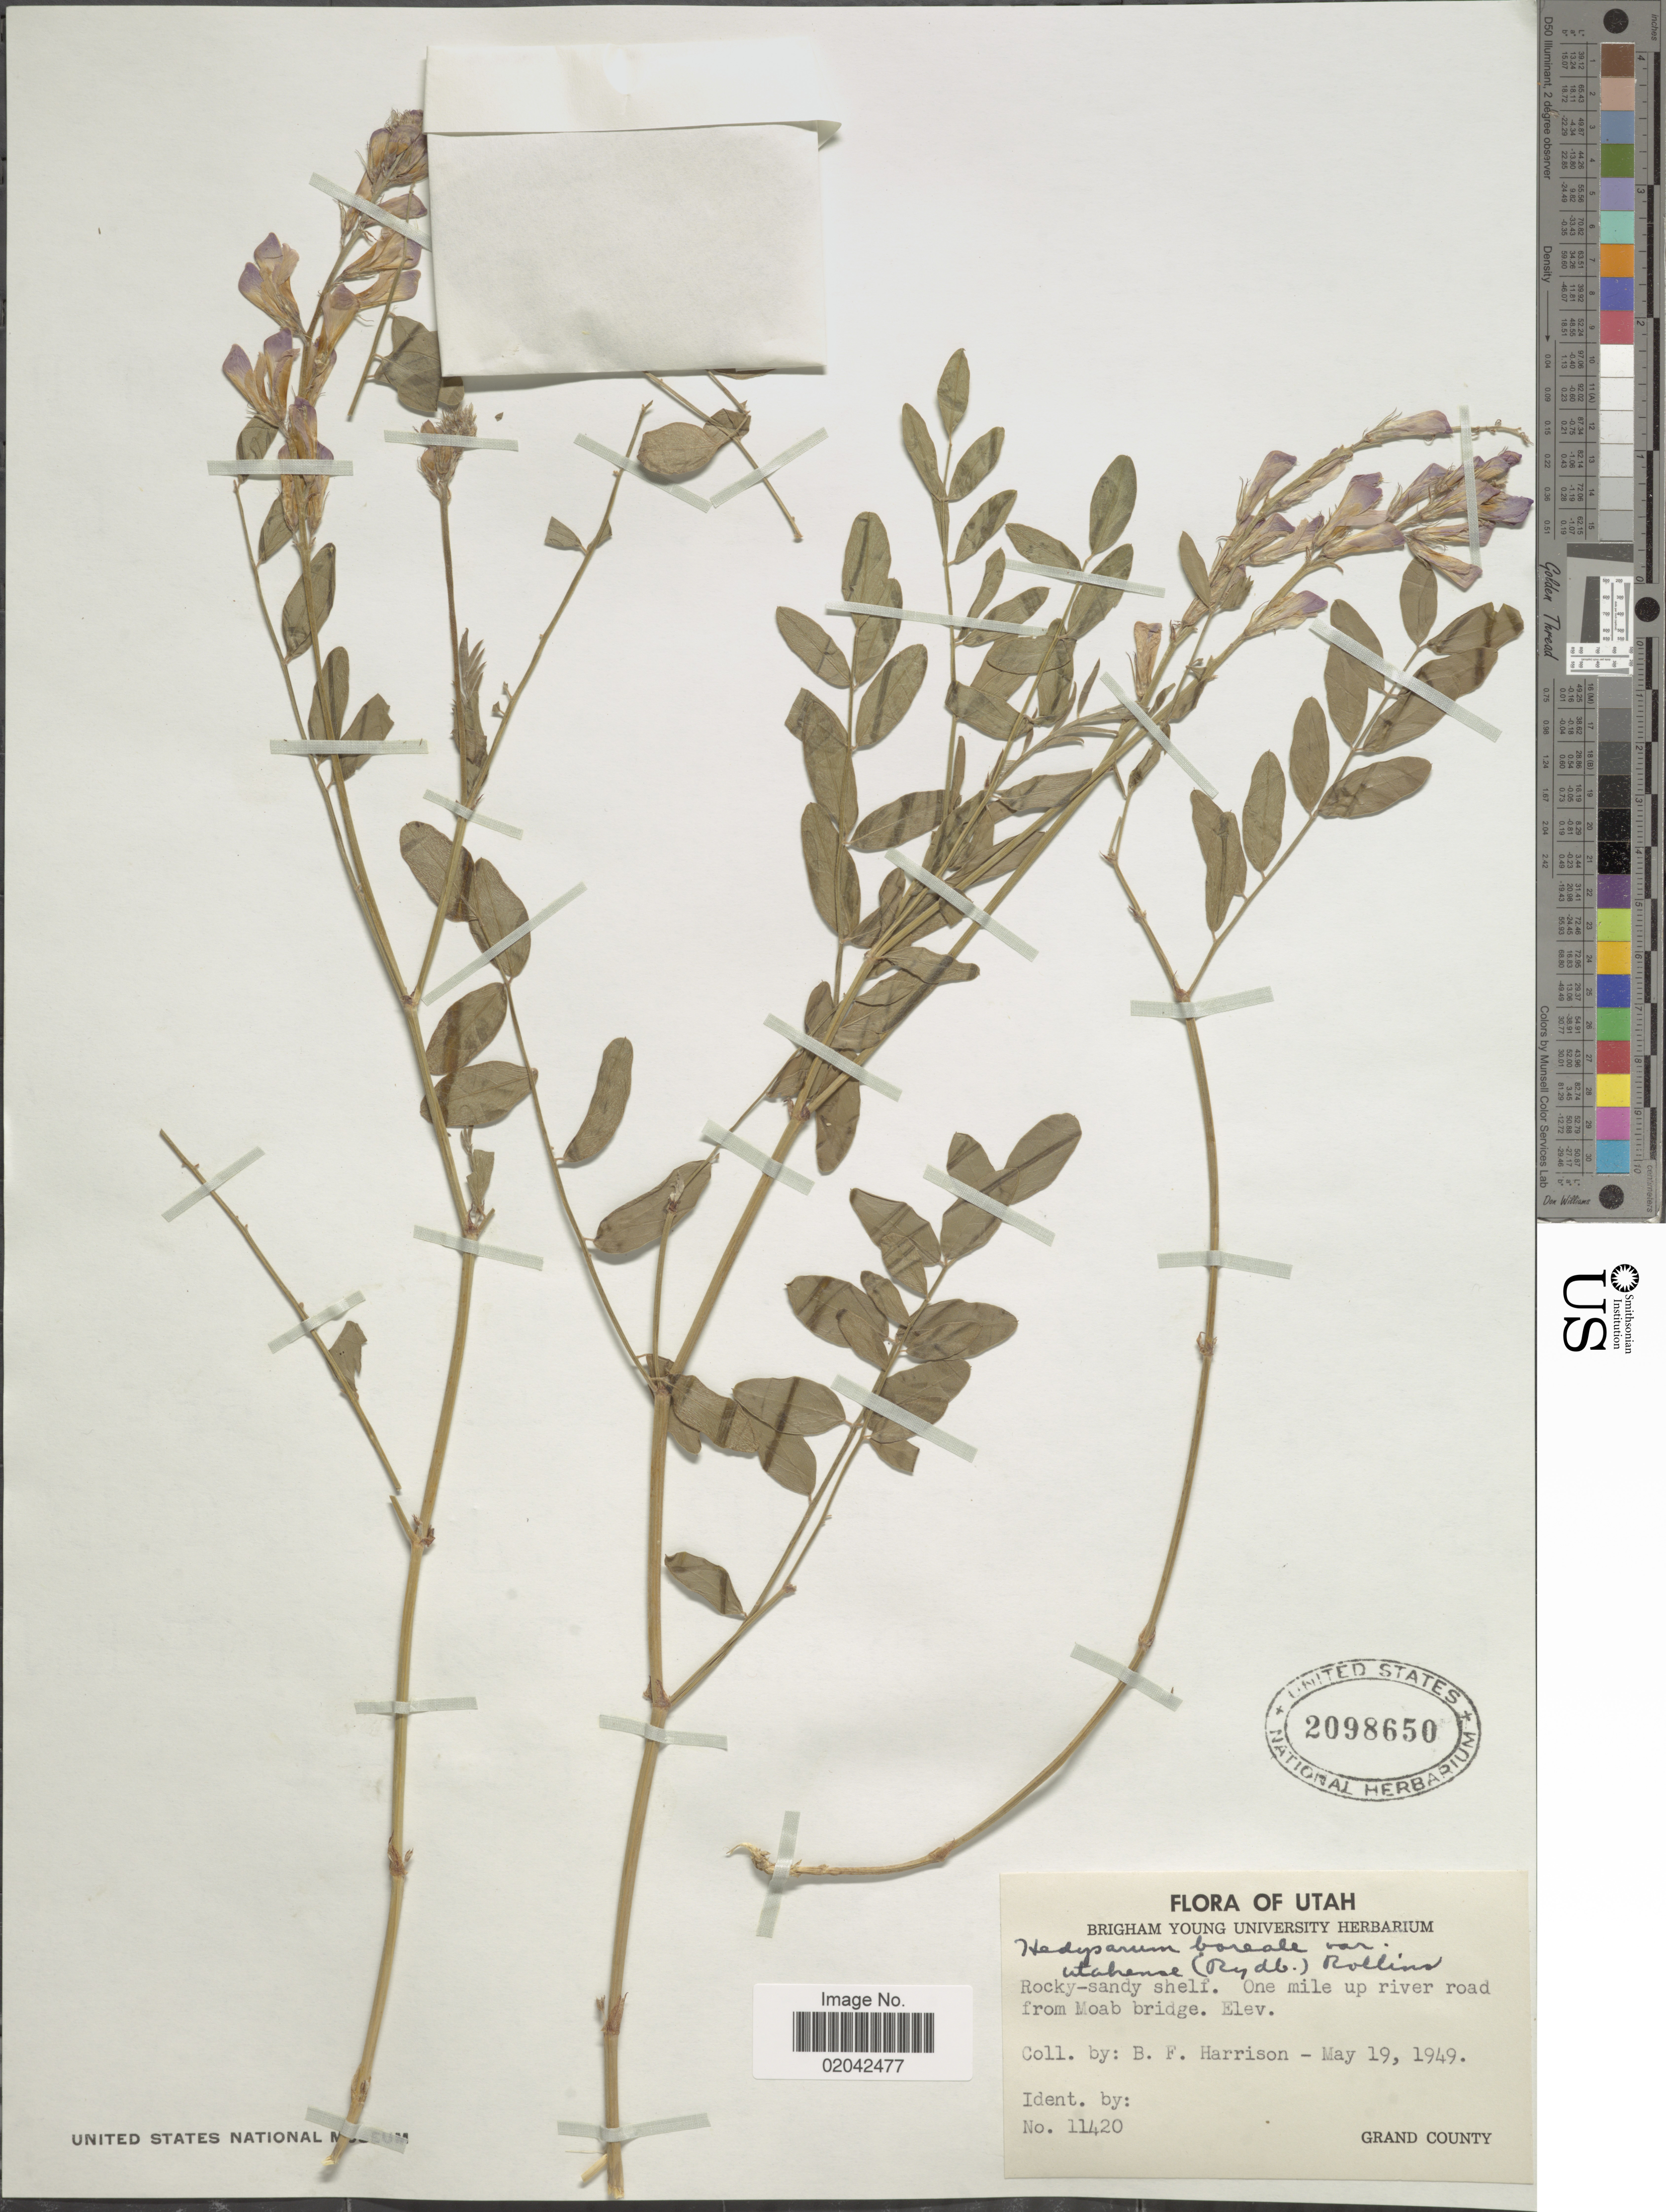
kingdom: Plantae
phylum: Tracheophyta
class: Magnoliopsida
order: Fabales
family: Fabaceae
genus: Hedysarum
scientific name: Hedysarum boreale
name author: Nutt.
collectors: B. F. Harrison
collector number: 11420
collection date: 1949-05-19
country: United States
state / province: Utah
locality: One mile up river road from Moab bridge, Grand County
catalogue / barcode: US 2098650